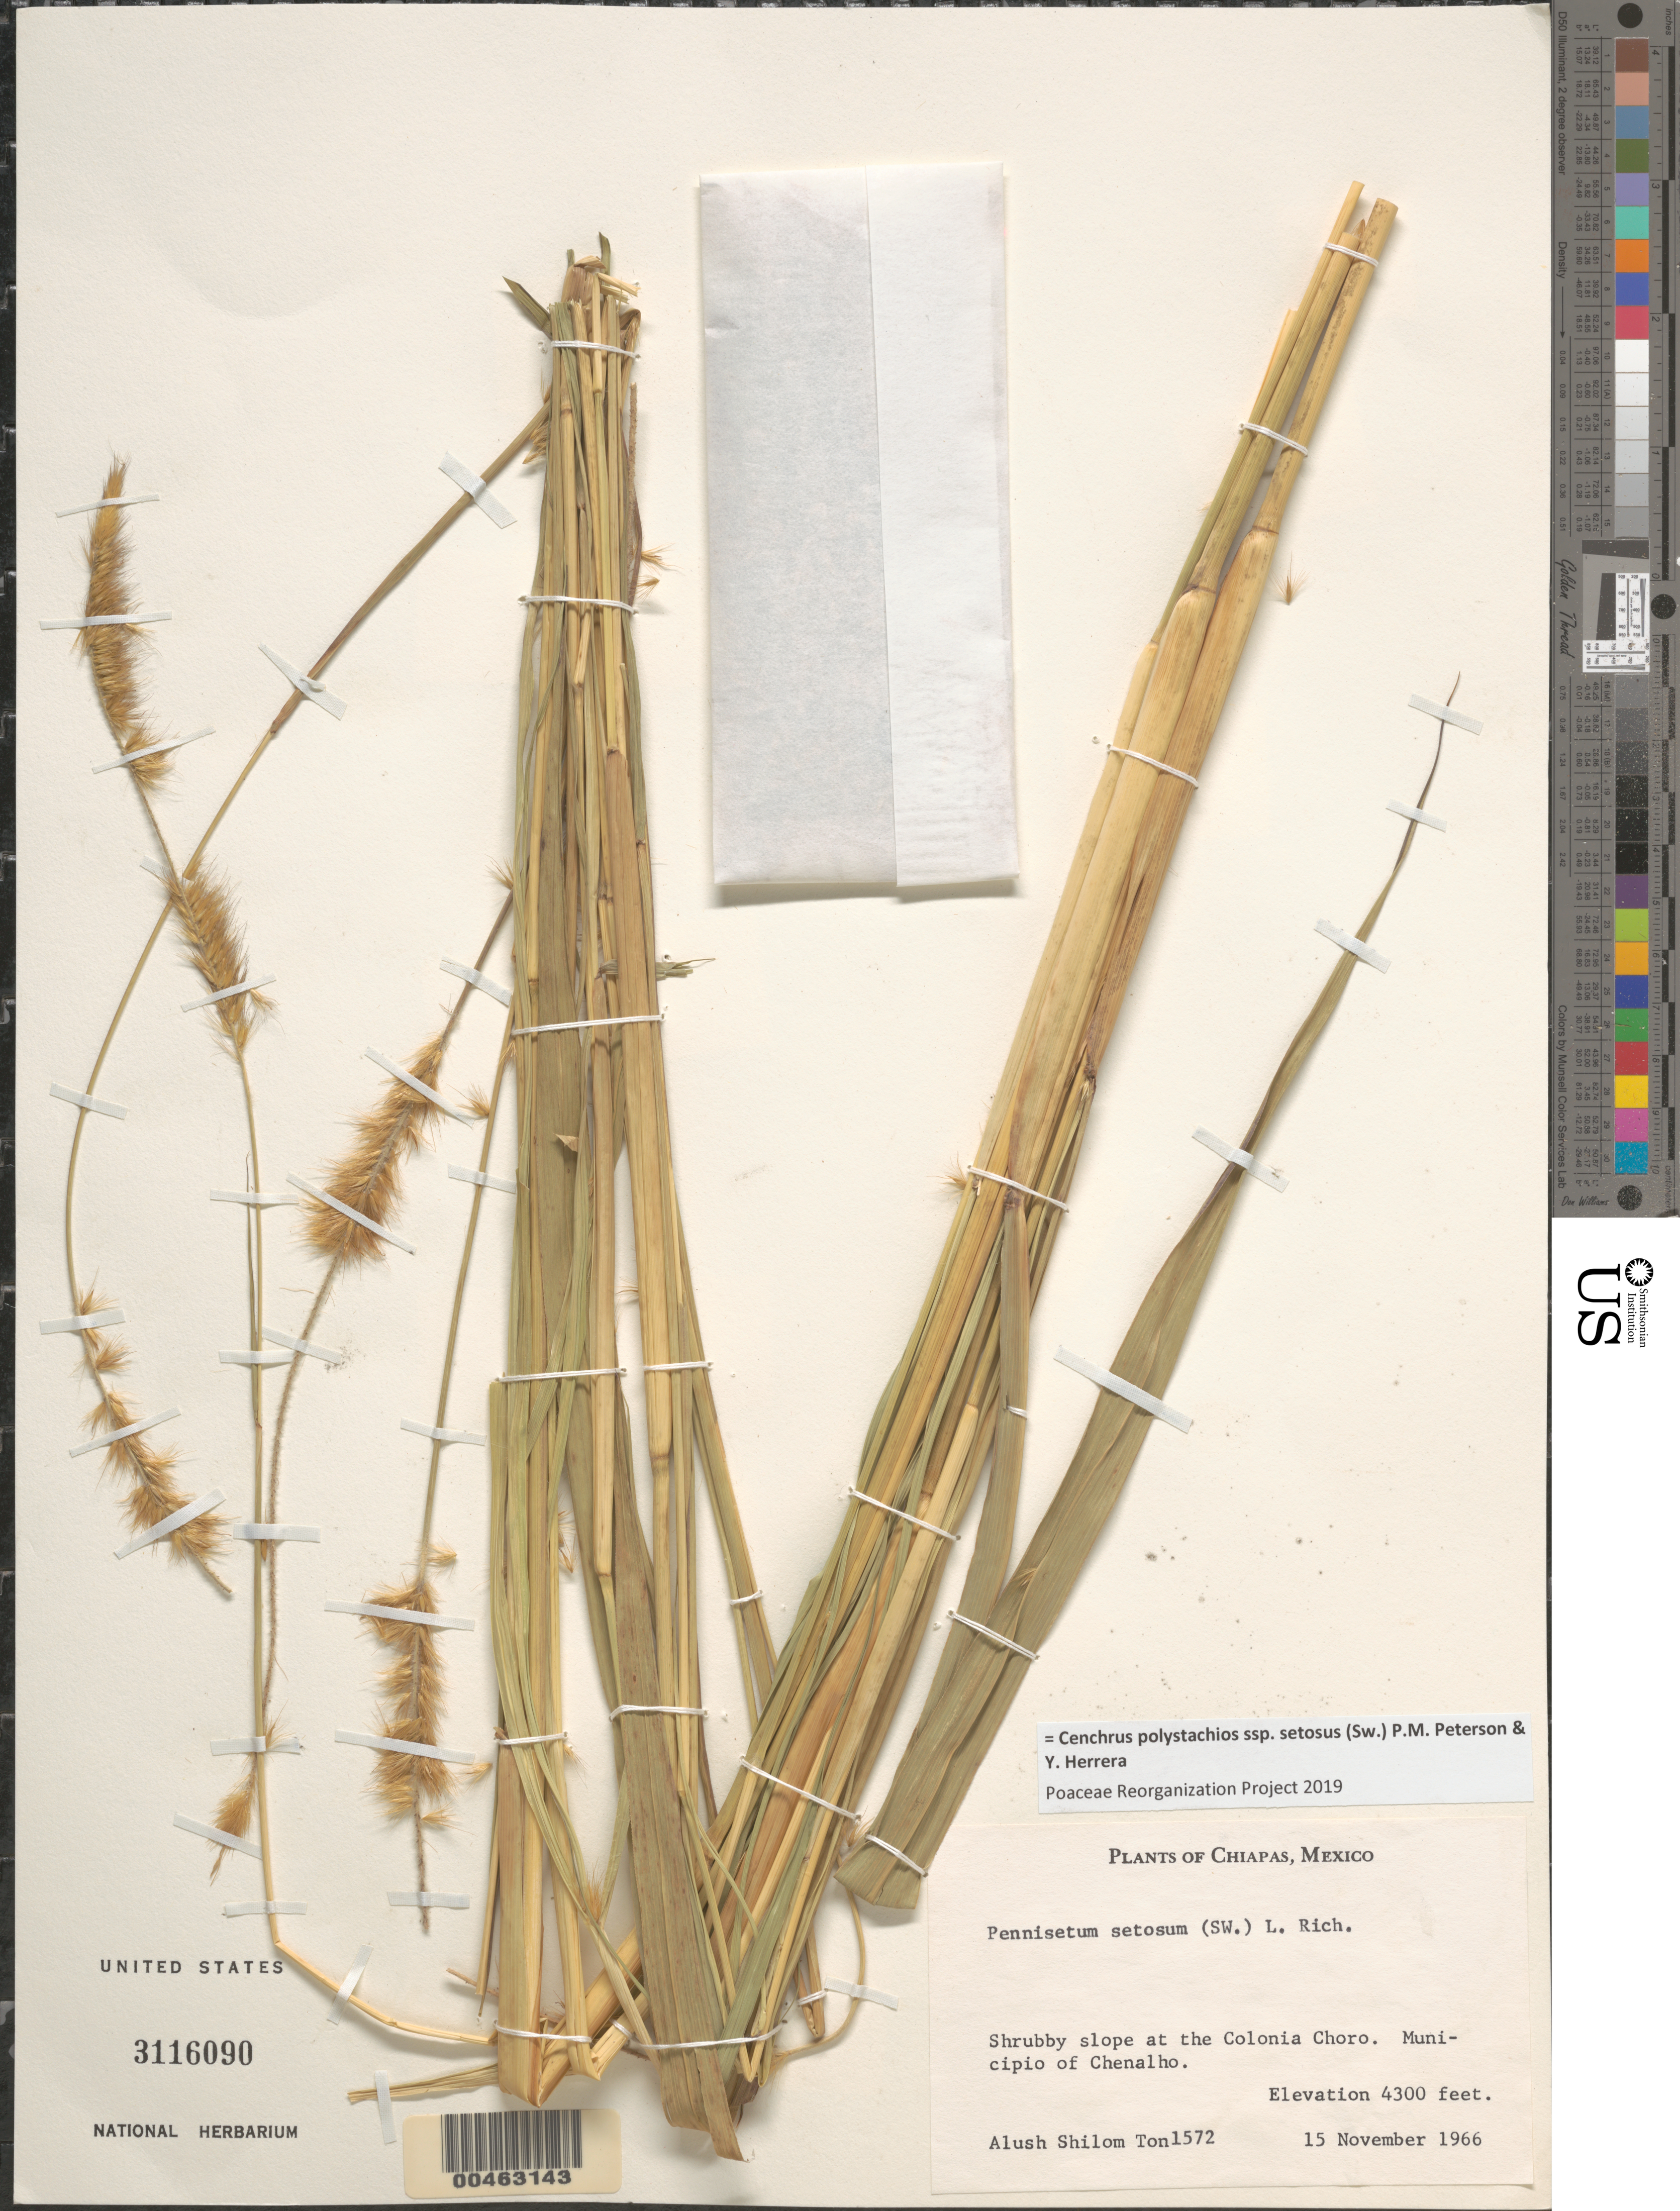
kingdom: Plantae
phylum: Tracheophyta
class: Liliopsida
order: Poales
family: Poaceae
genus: Cenchrus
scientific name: Cenchrus polystachios subsp. setosus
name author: (Sw.) P.M. Peterson & Y. Herrera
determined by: Poaceae Reorganization Project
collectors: A. S. Ton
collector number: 1572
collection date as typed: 15 Nov 1966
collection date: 1966-11-15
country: Mexico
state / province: Chiapas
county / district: Chenalho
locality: Slope at the Colonia Choro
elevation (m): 1311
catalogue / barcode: US 3116090